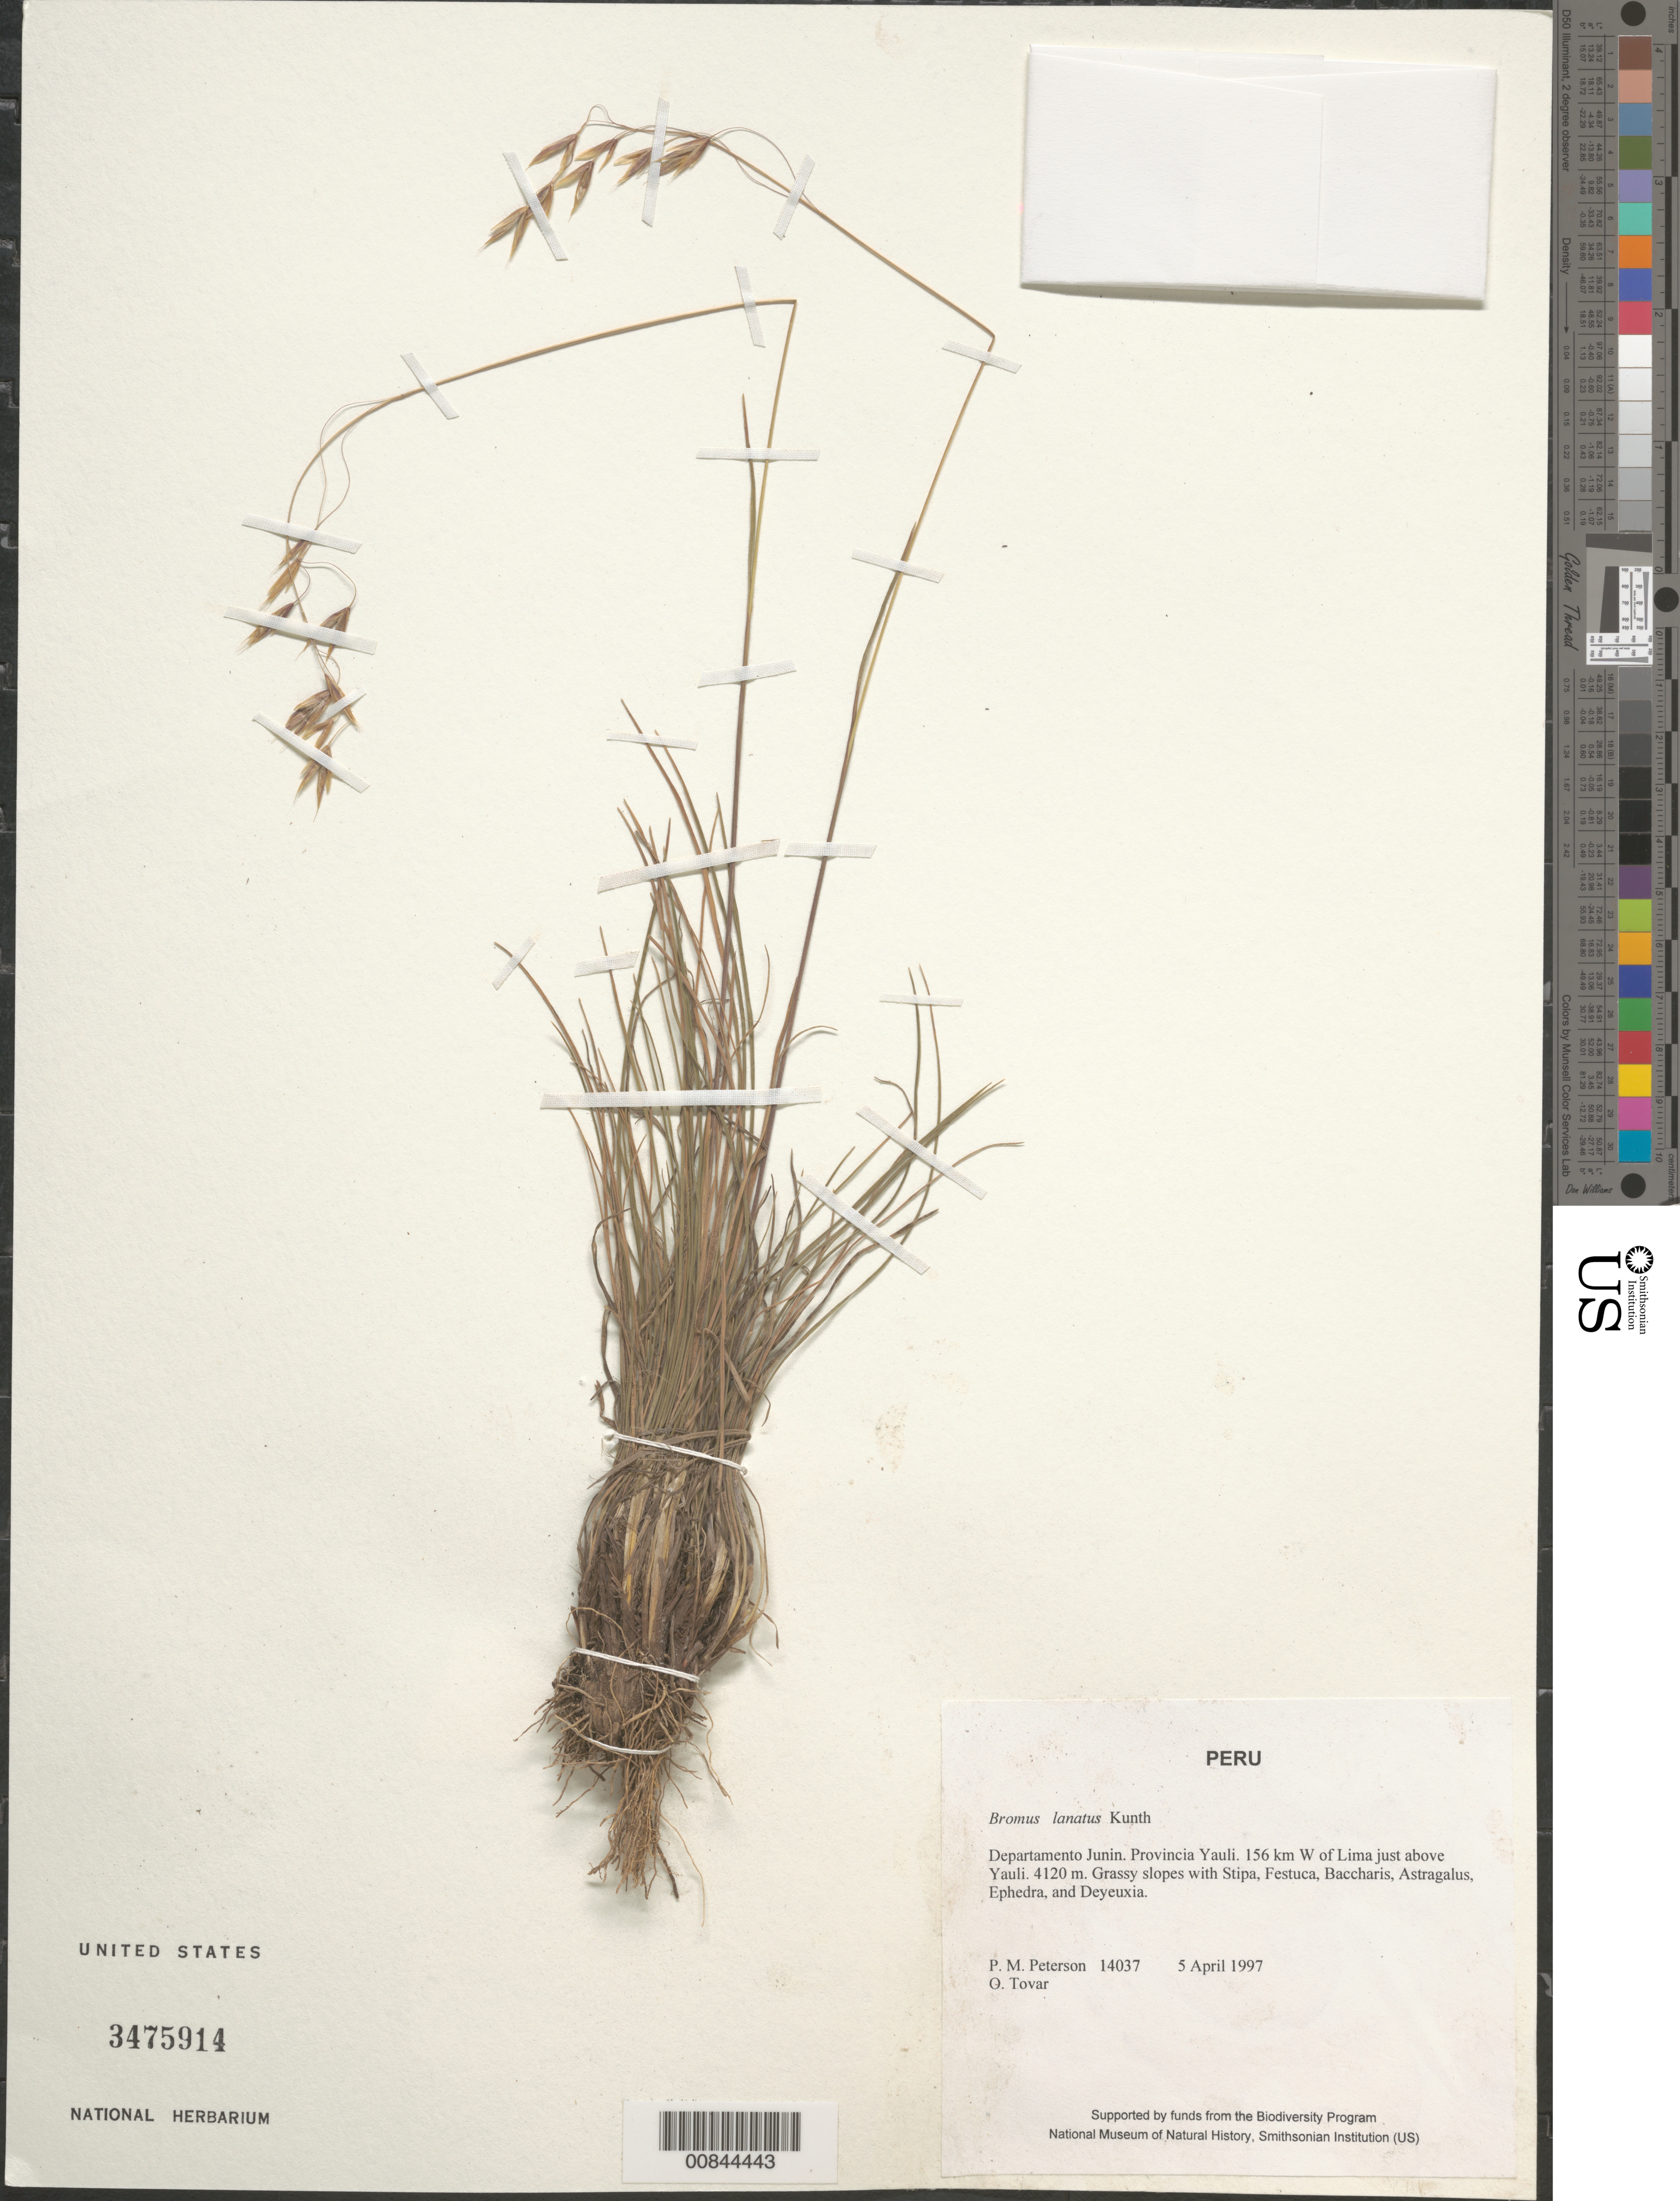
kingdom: Plantae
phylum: Tracheophyta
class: Liliopsida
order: Poales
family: Poaceae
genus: Bromus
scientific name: Bromus lanatus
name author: Kunth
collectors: P. M. Peterson & Ó. Tovar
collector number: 14037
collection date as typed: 05 Apr 1997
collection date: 1997-04-05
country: Peru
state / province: Junín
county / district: Yauli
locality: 156 km W of Lima just above Yauli.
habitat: Grassy slopes with Stipa, Festuca, Baccharis, Astragalus, Ephedra, and Deyeuxia.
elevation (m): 4120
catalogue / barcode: US 3475914